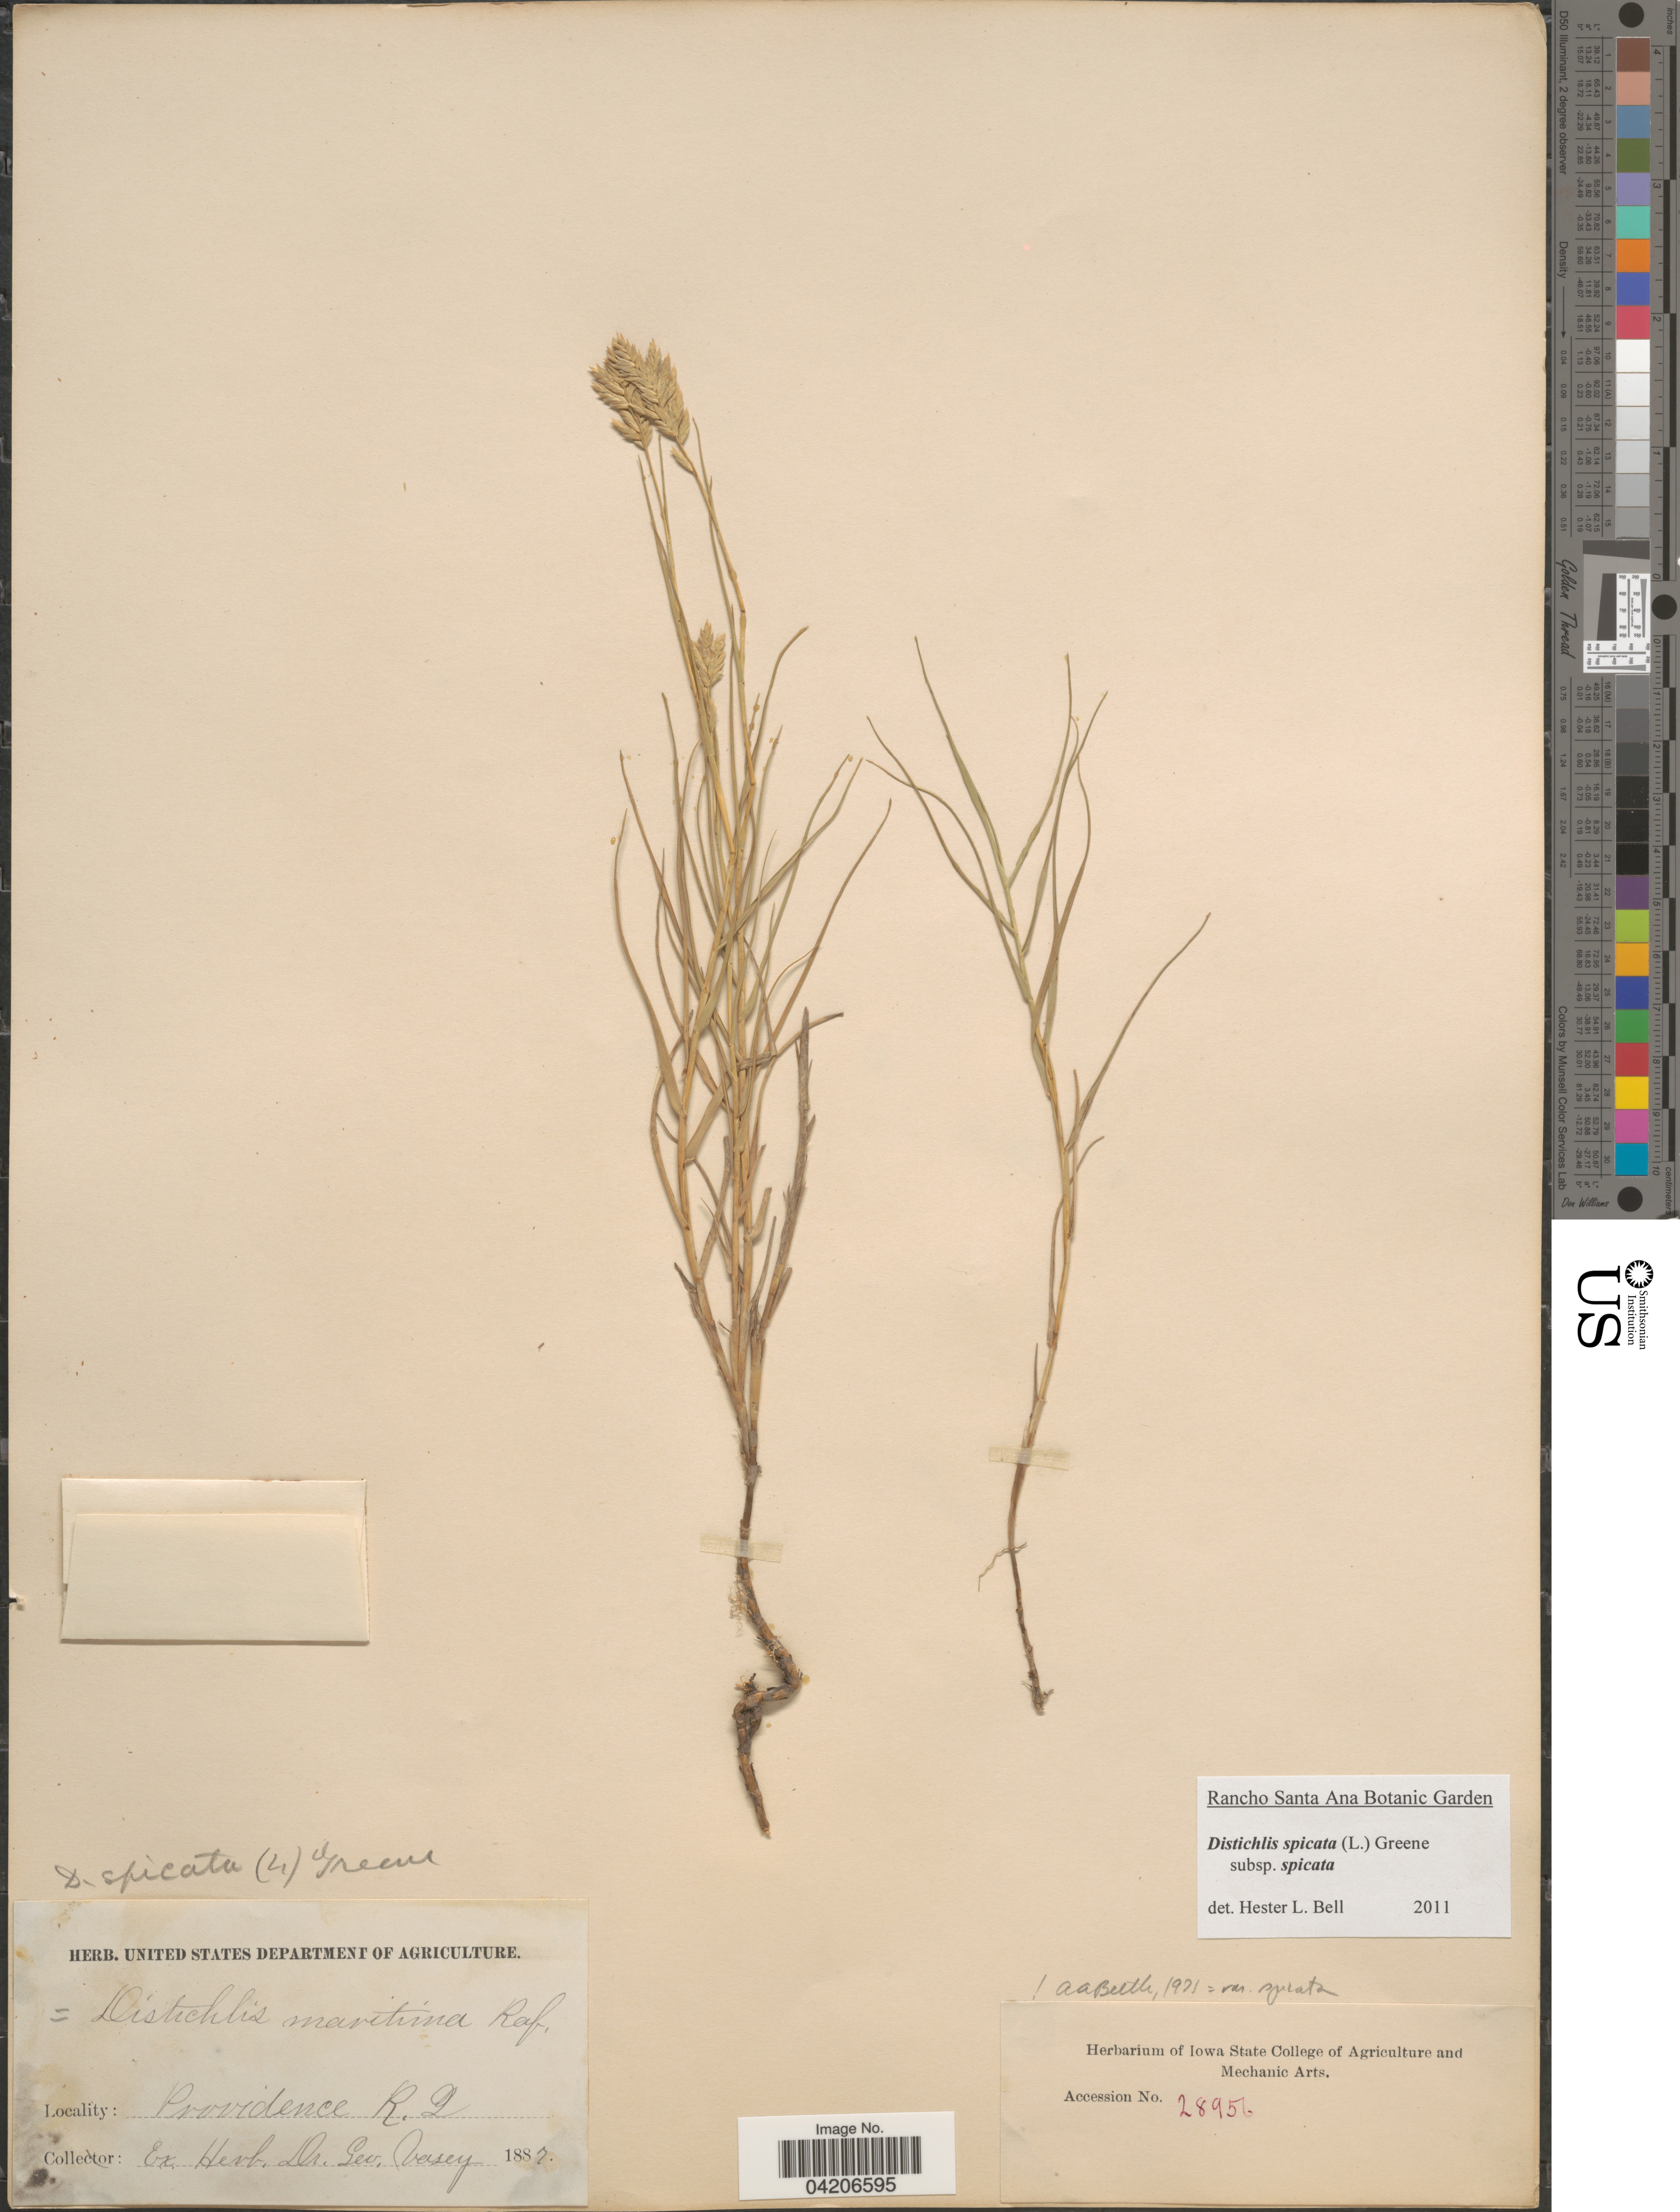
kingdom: Plantae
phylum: Tracheophyta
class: Liliopsida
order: Poales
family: Poaceae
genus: Distichlis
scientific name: Distichlis spicata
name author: (L.) Greene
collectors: ex Herb. Dr. Geo Vasey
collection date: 1887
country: United States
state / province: Rhode Island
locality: Providence.